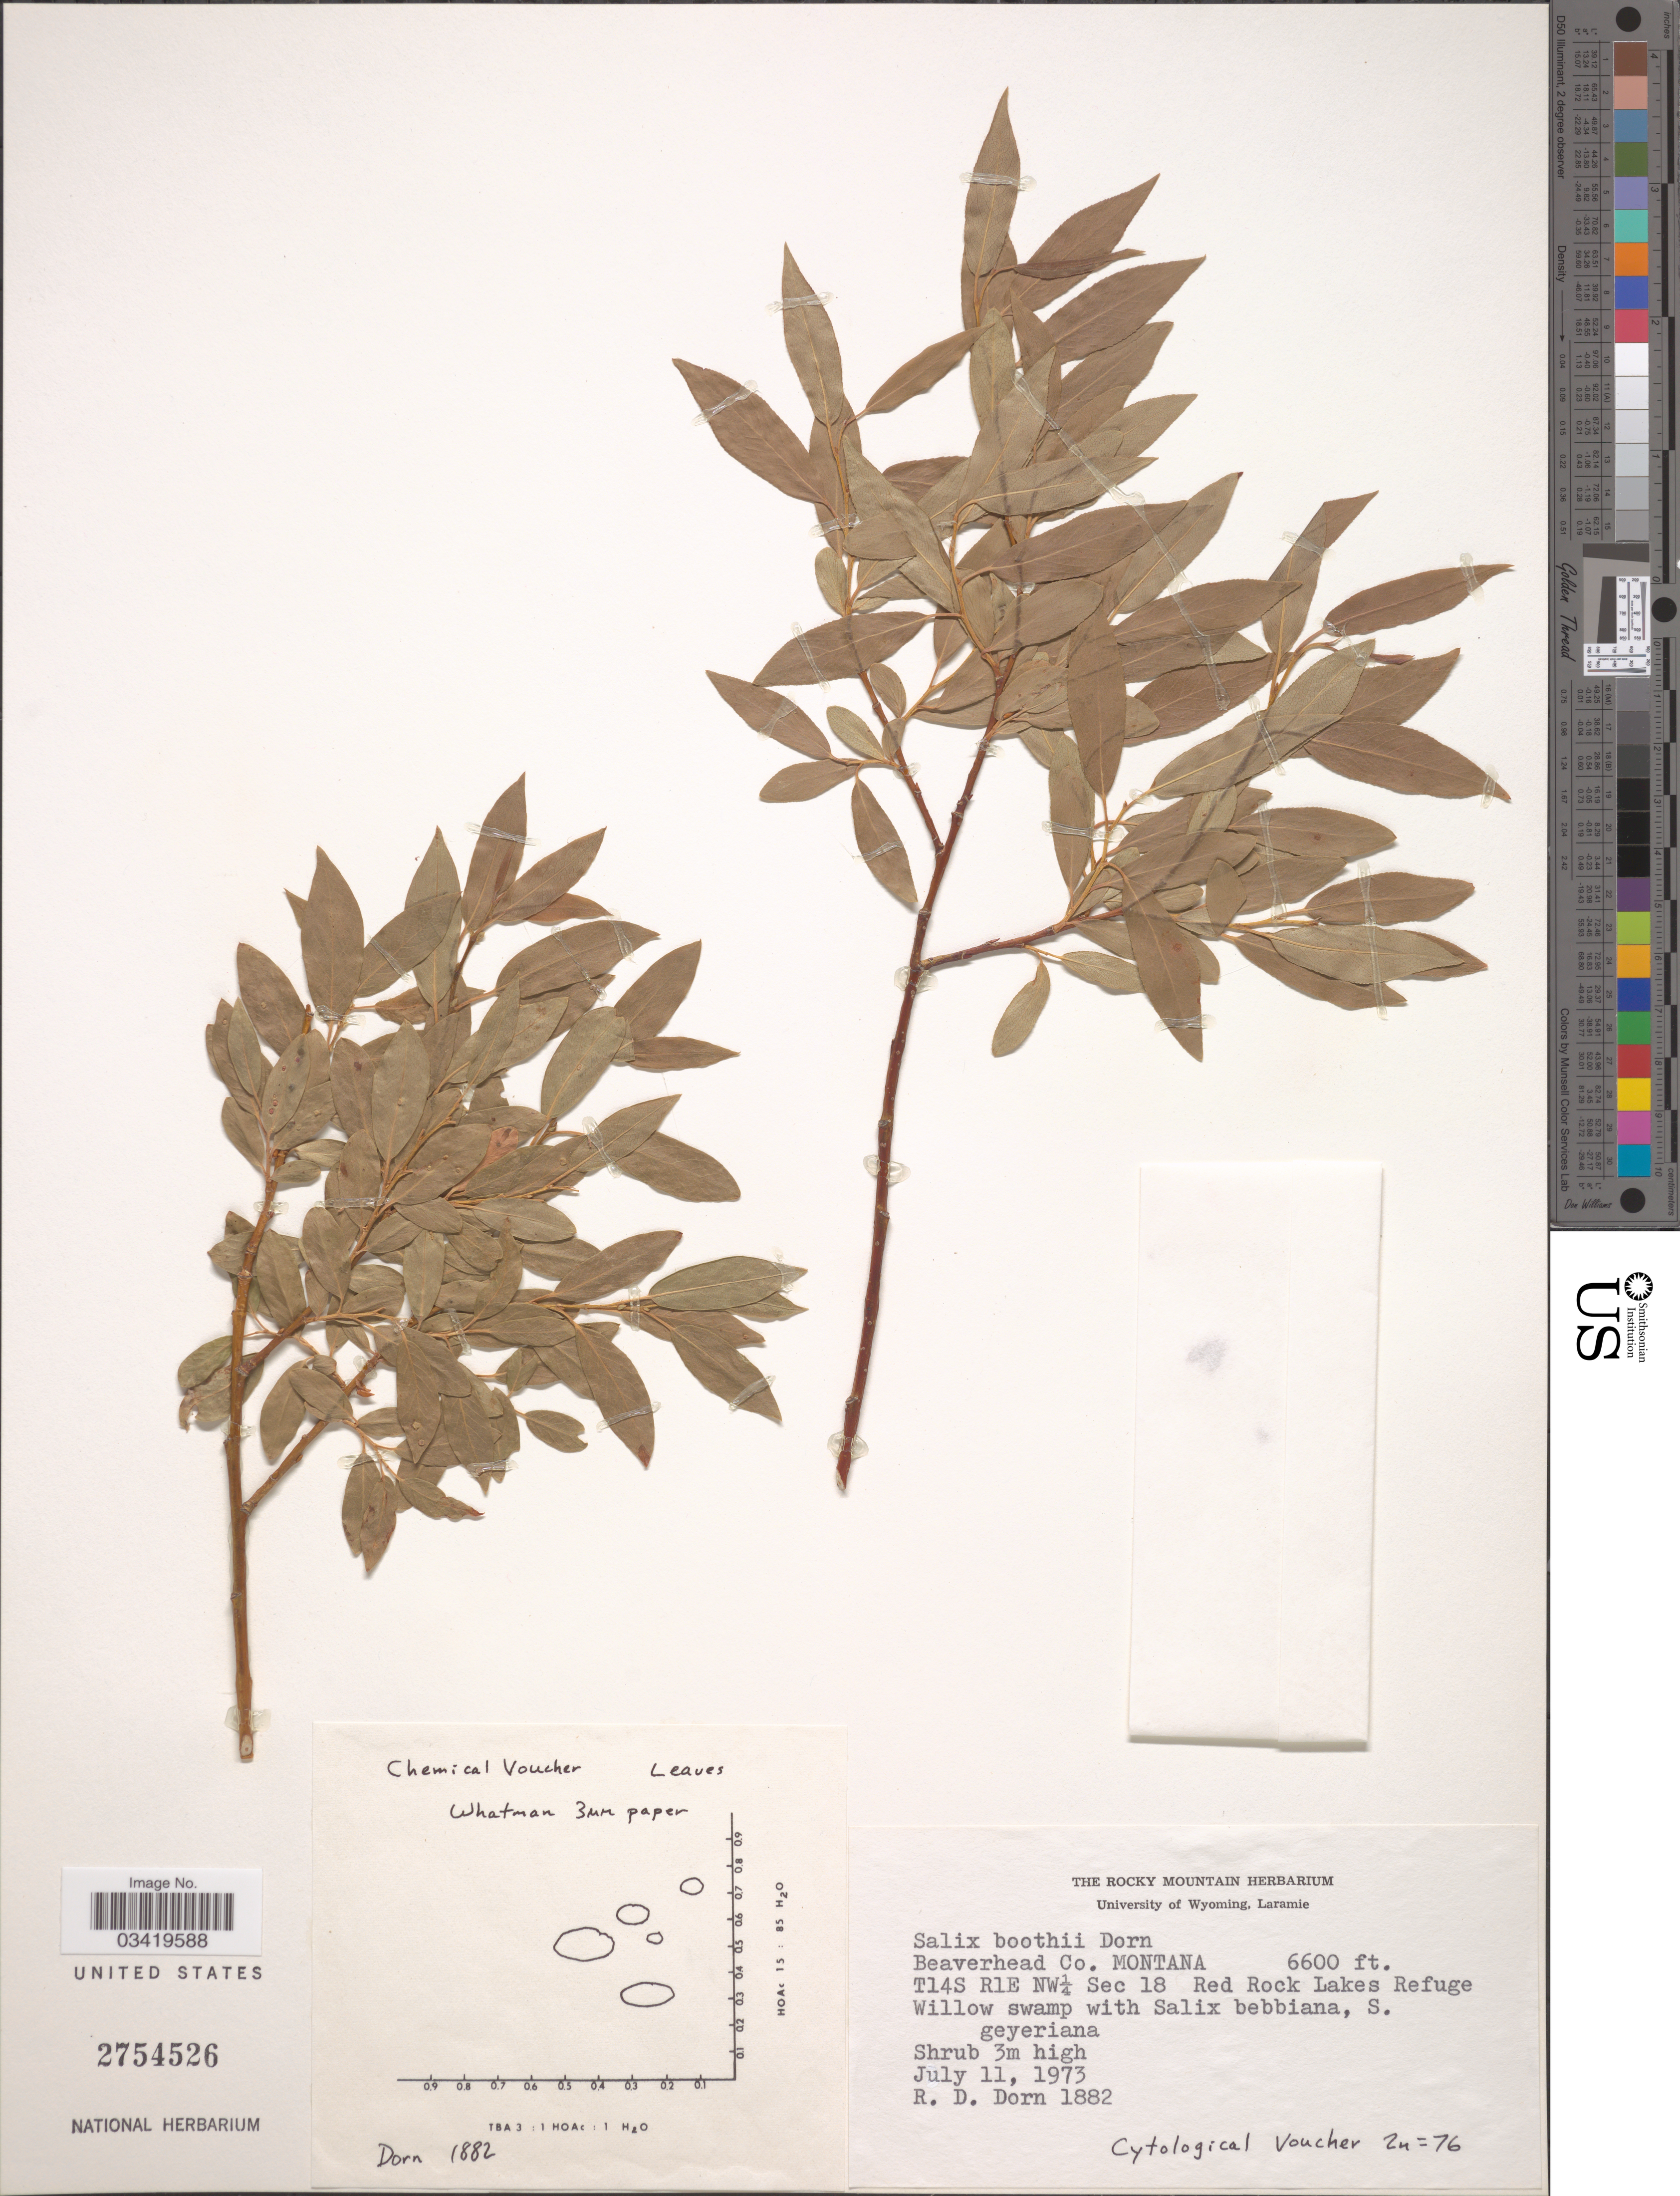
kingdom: Plantae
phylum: Tracheophyta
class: Magnoliopsida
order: Malpighiales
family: Salicaceae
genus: Salix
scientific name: Salix boothii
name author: Dorn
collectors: R. D. Dorn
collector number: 1882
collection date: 1973-07-11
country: United States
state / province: Montana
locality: Beaverhead Co. T14S R1E NW¼ Sec 18 Red Rock Lakes Refuge.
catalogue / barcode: US 2754526